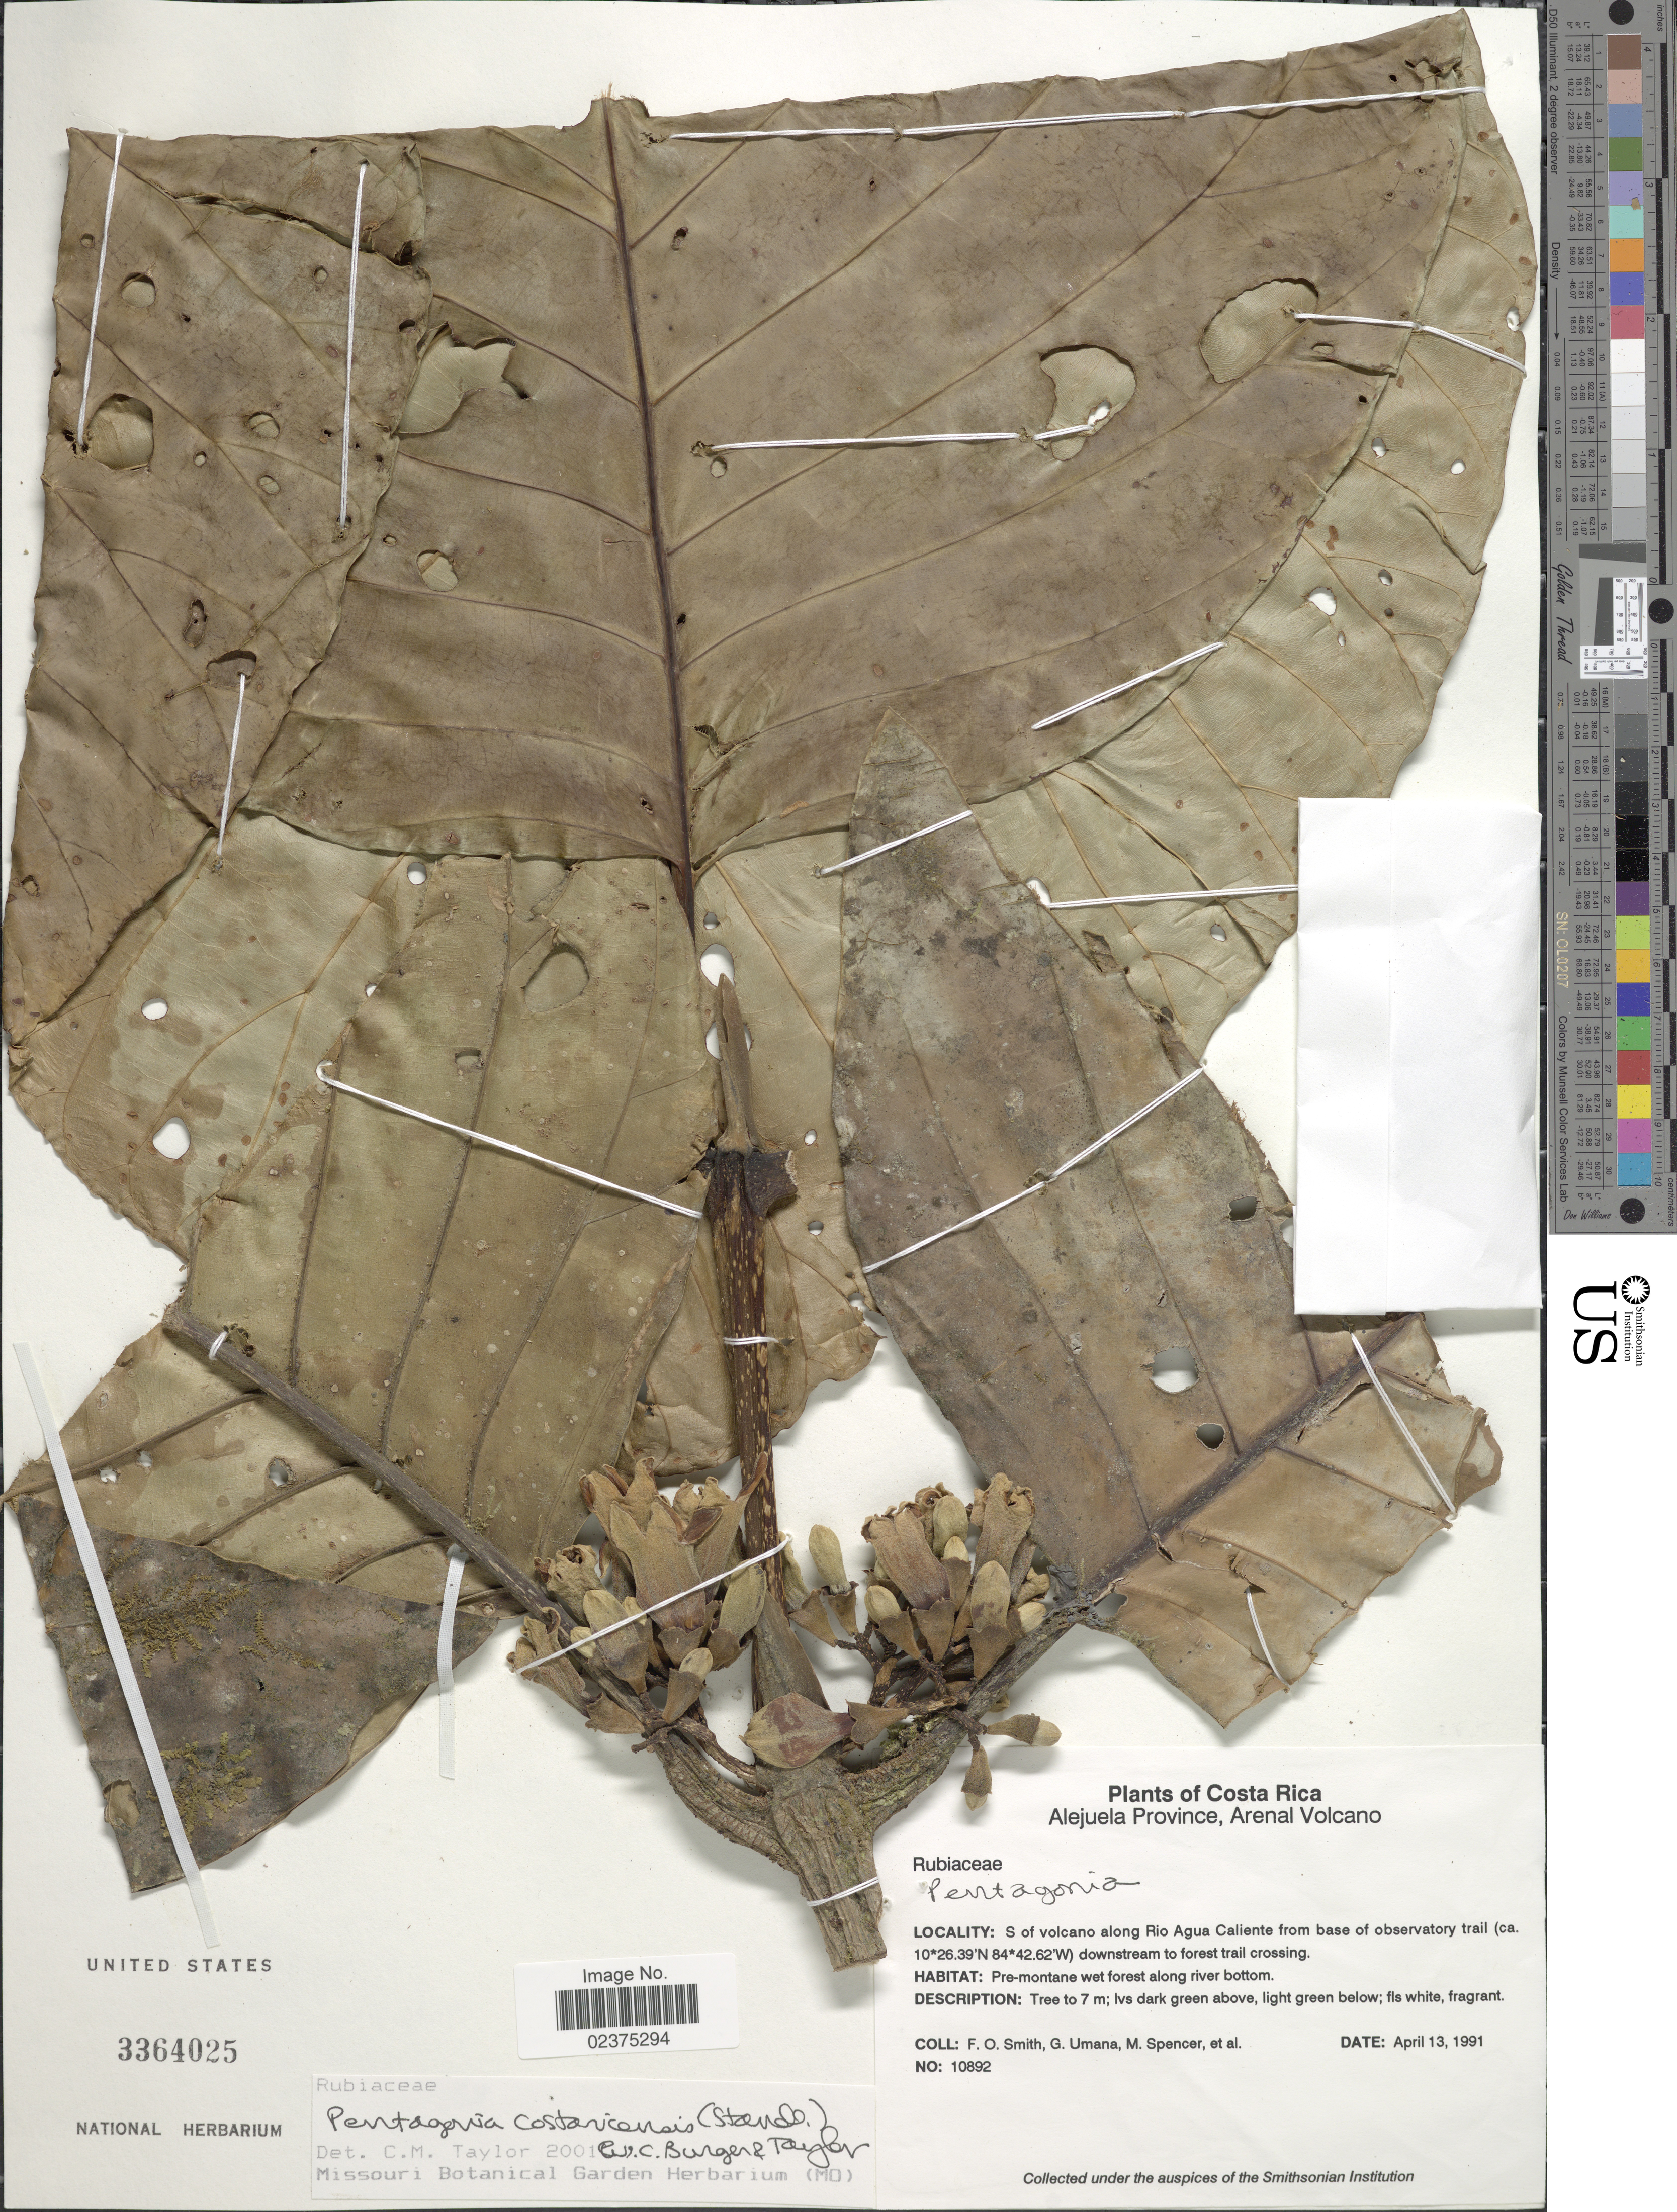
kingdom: Plantae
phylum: Tracheophyta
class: Magnoliopsida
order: Gentianales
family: Rubiaceae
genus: Pentagonia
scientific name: Pentagonia costaricensis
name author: (Standl.) W.C. Burger & C.M. Taylor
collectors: F. Smith, G. Umana, M. Spencer & et al.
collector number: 10892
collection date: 1991-04-13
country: Costa Rica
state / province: Alajuela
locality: Arenal Volcano, S of volcano along Rio Agua Caliente from base of observatory trail, downstream to forest trail crossing, Pre-montane wet forest along river bottom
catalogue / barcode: US 3364025